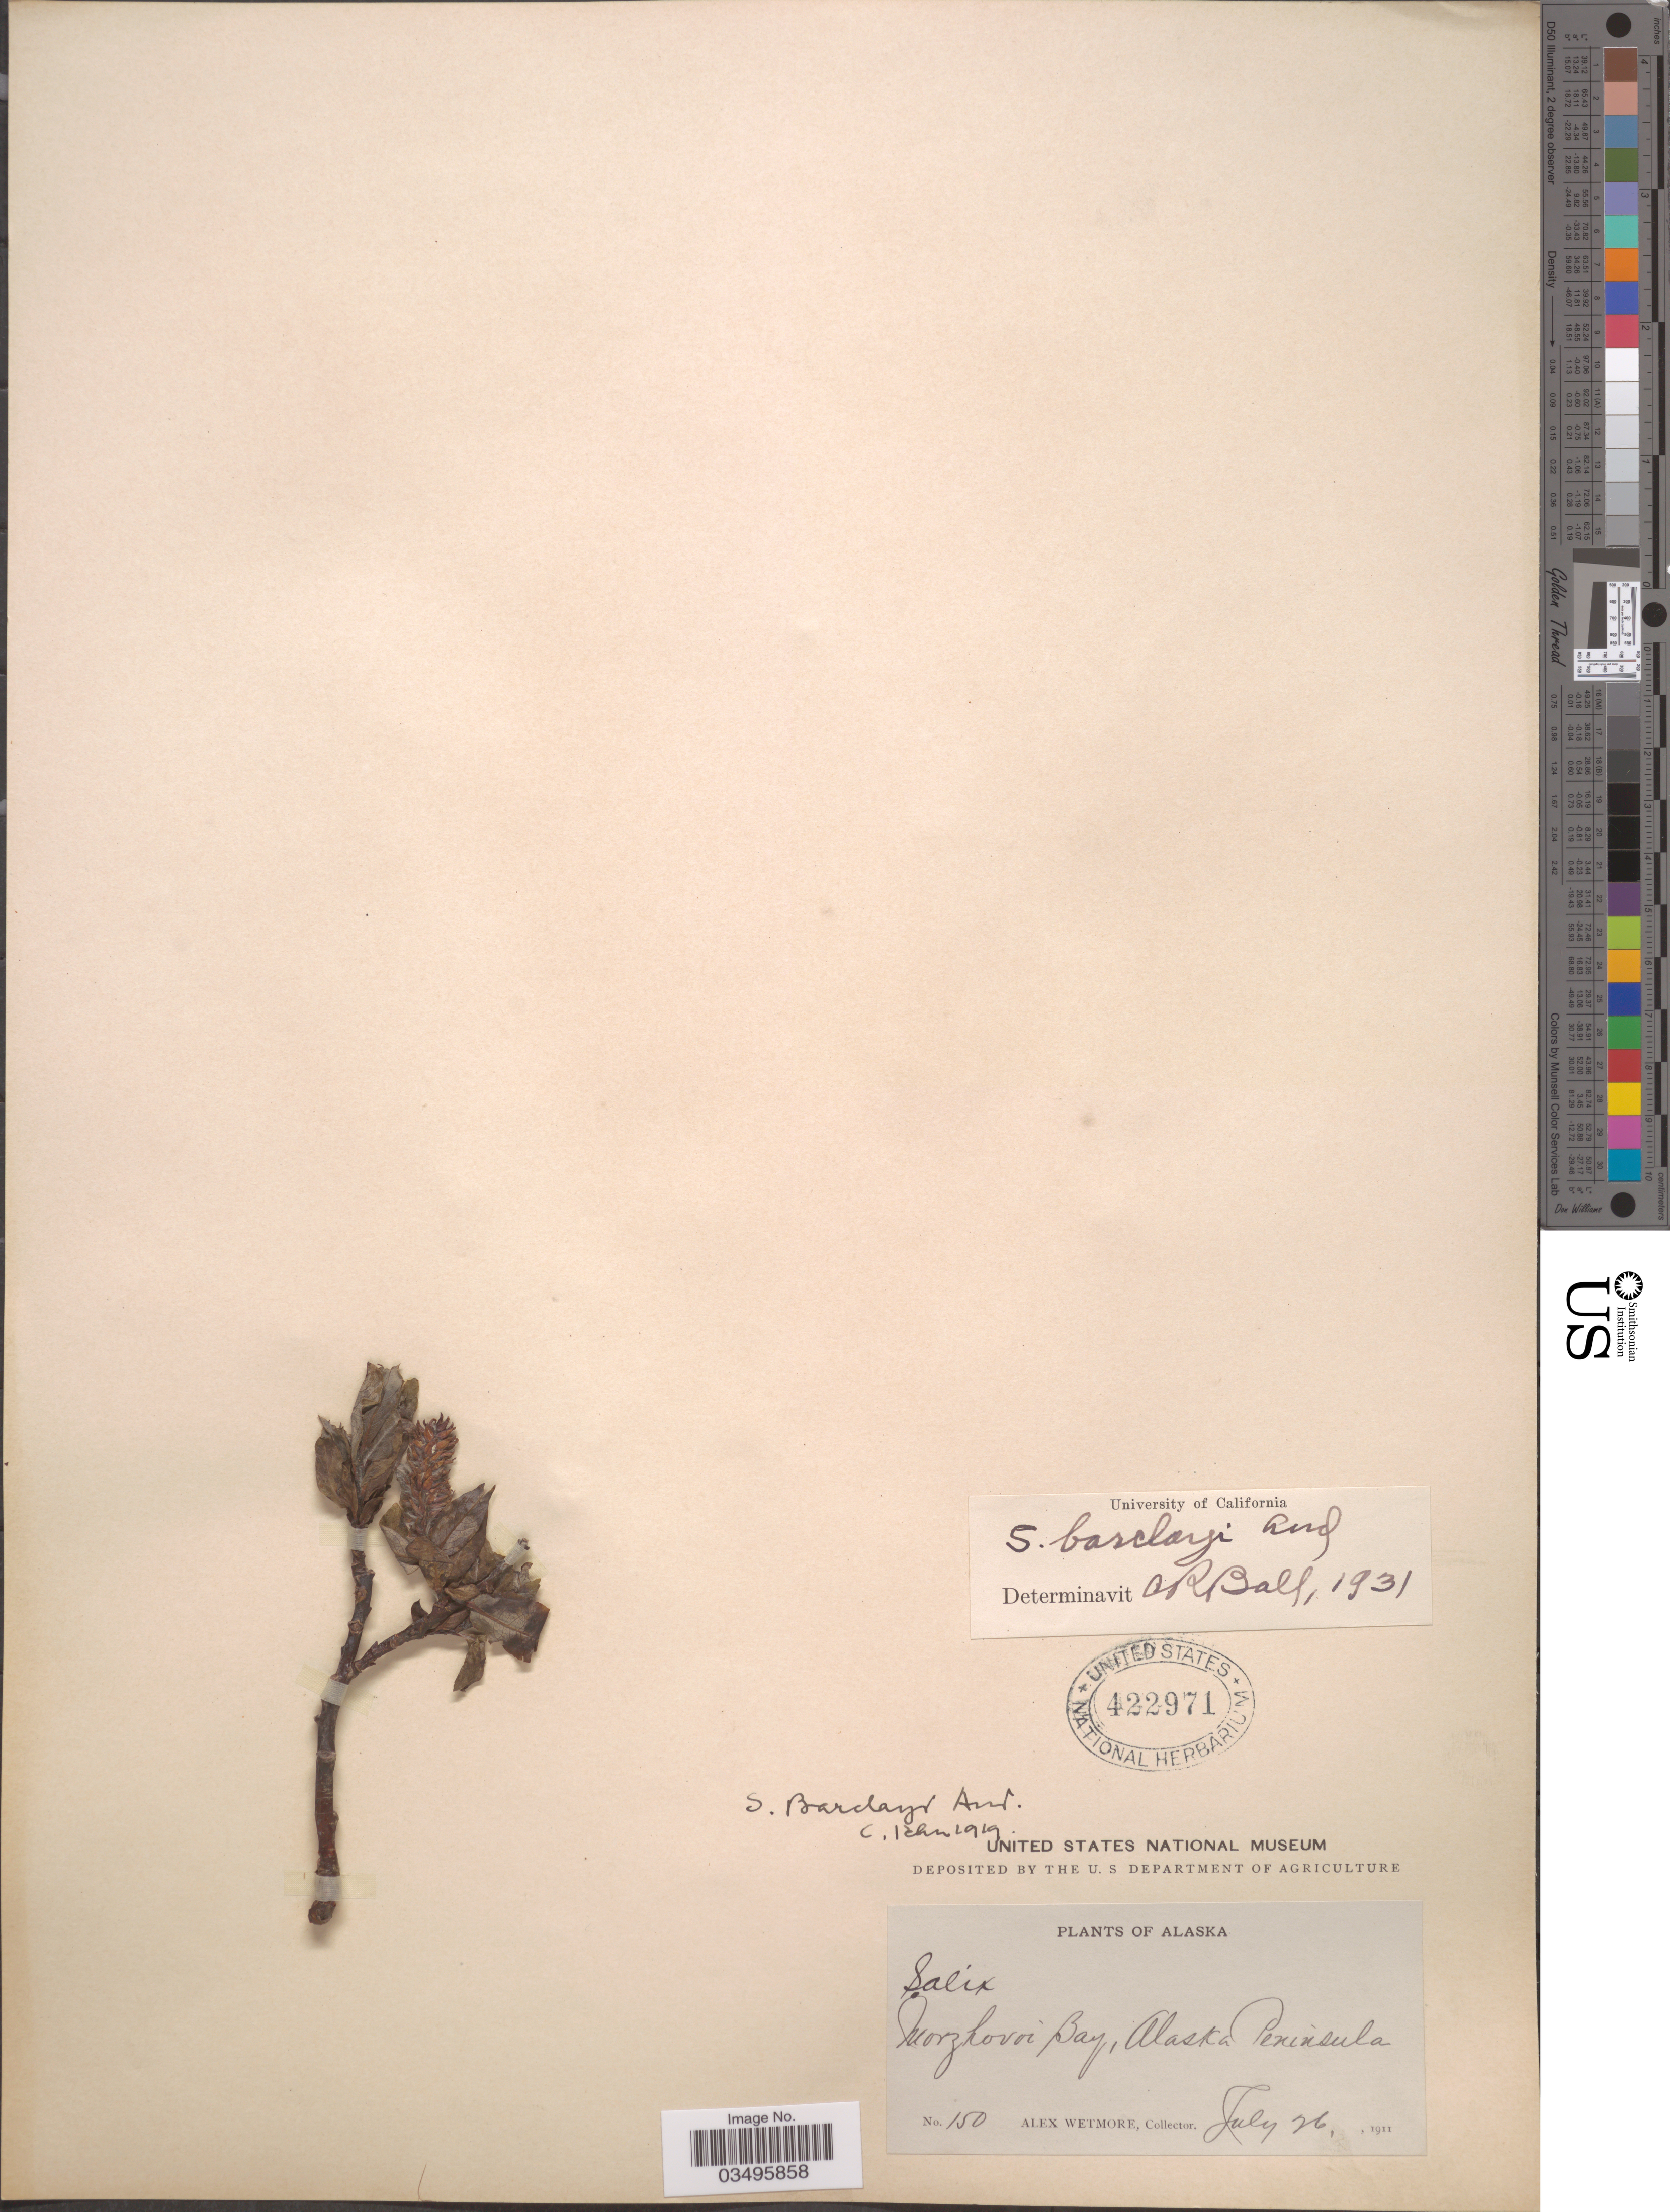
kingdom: Plantae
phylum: Tracheophyta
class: Magnoliopsida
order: Malpighiales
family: Salicaceae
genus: Salix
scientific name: Salix barclayi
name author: Andersson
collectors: A. Wetmore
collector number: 150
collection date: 1911-07-26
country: United States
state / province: Alaska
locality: Morzhovoi Bay, Alaska Peninsula.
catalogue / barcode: US 422971